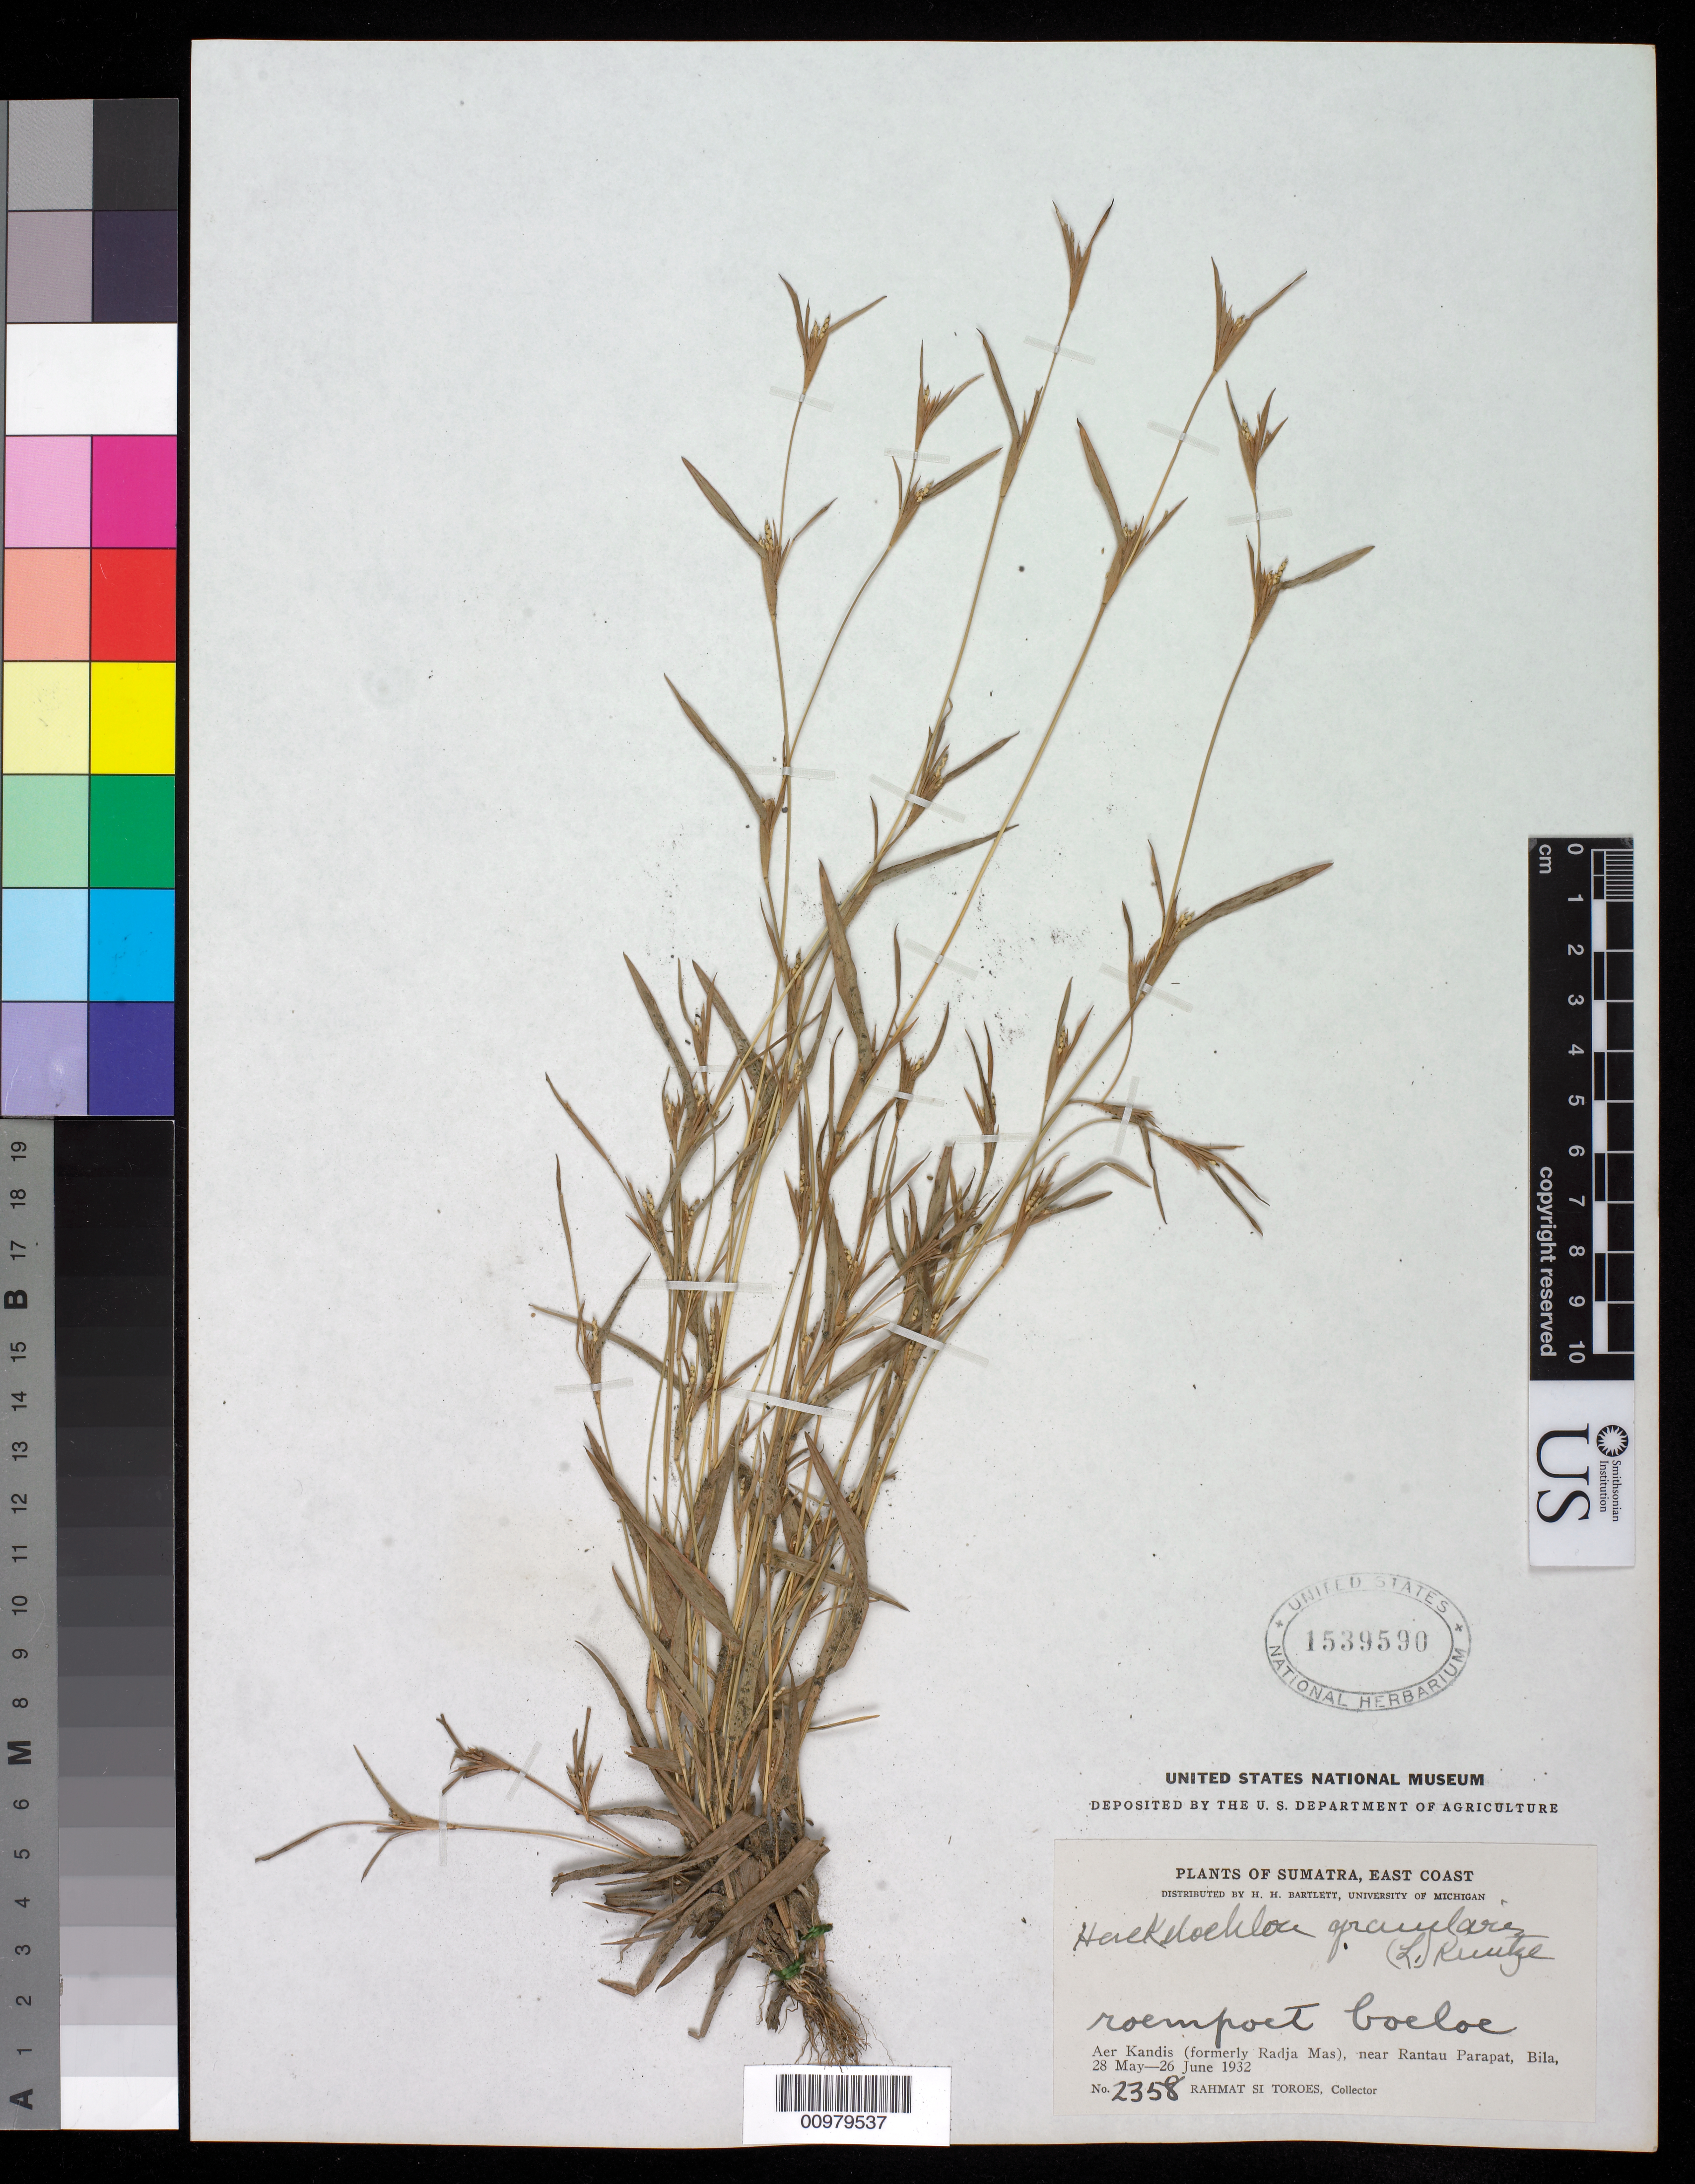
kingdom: Plantae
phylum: Tracheophyta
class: Liliopsida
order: Poales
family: Poaceae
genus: Hackelochloa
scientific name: Hackelochloa granularis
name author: (L.) Kuntze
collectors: Rahmat Si Boeea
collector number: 2358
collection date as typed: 28 May 1932 to 26 Jun 1932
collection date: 1932-05-28/1932-06-26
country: Indonesia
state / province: Sumatra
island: Sumatra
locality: (East Coast) Aer Kandis (formerly Radja Mas), near Rantau Parapat, Bila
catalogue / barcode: US 1539590